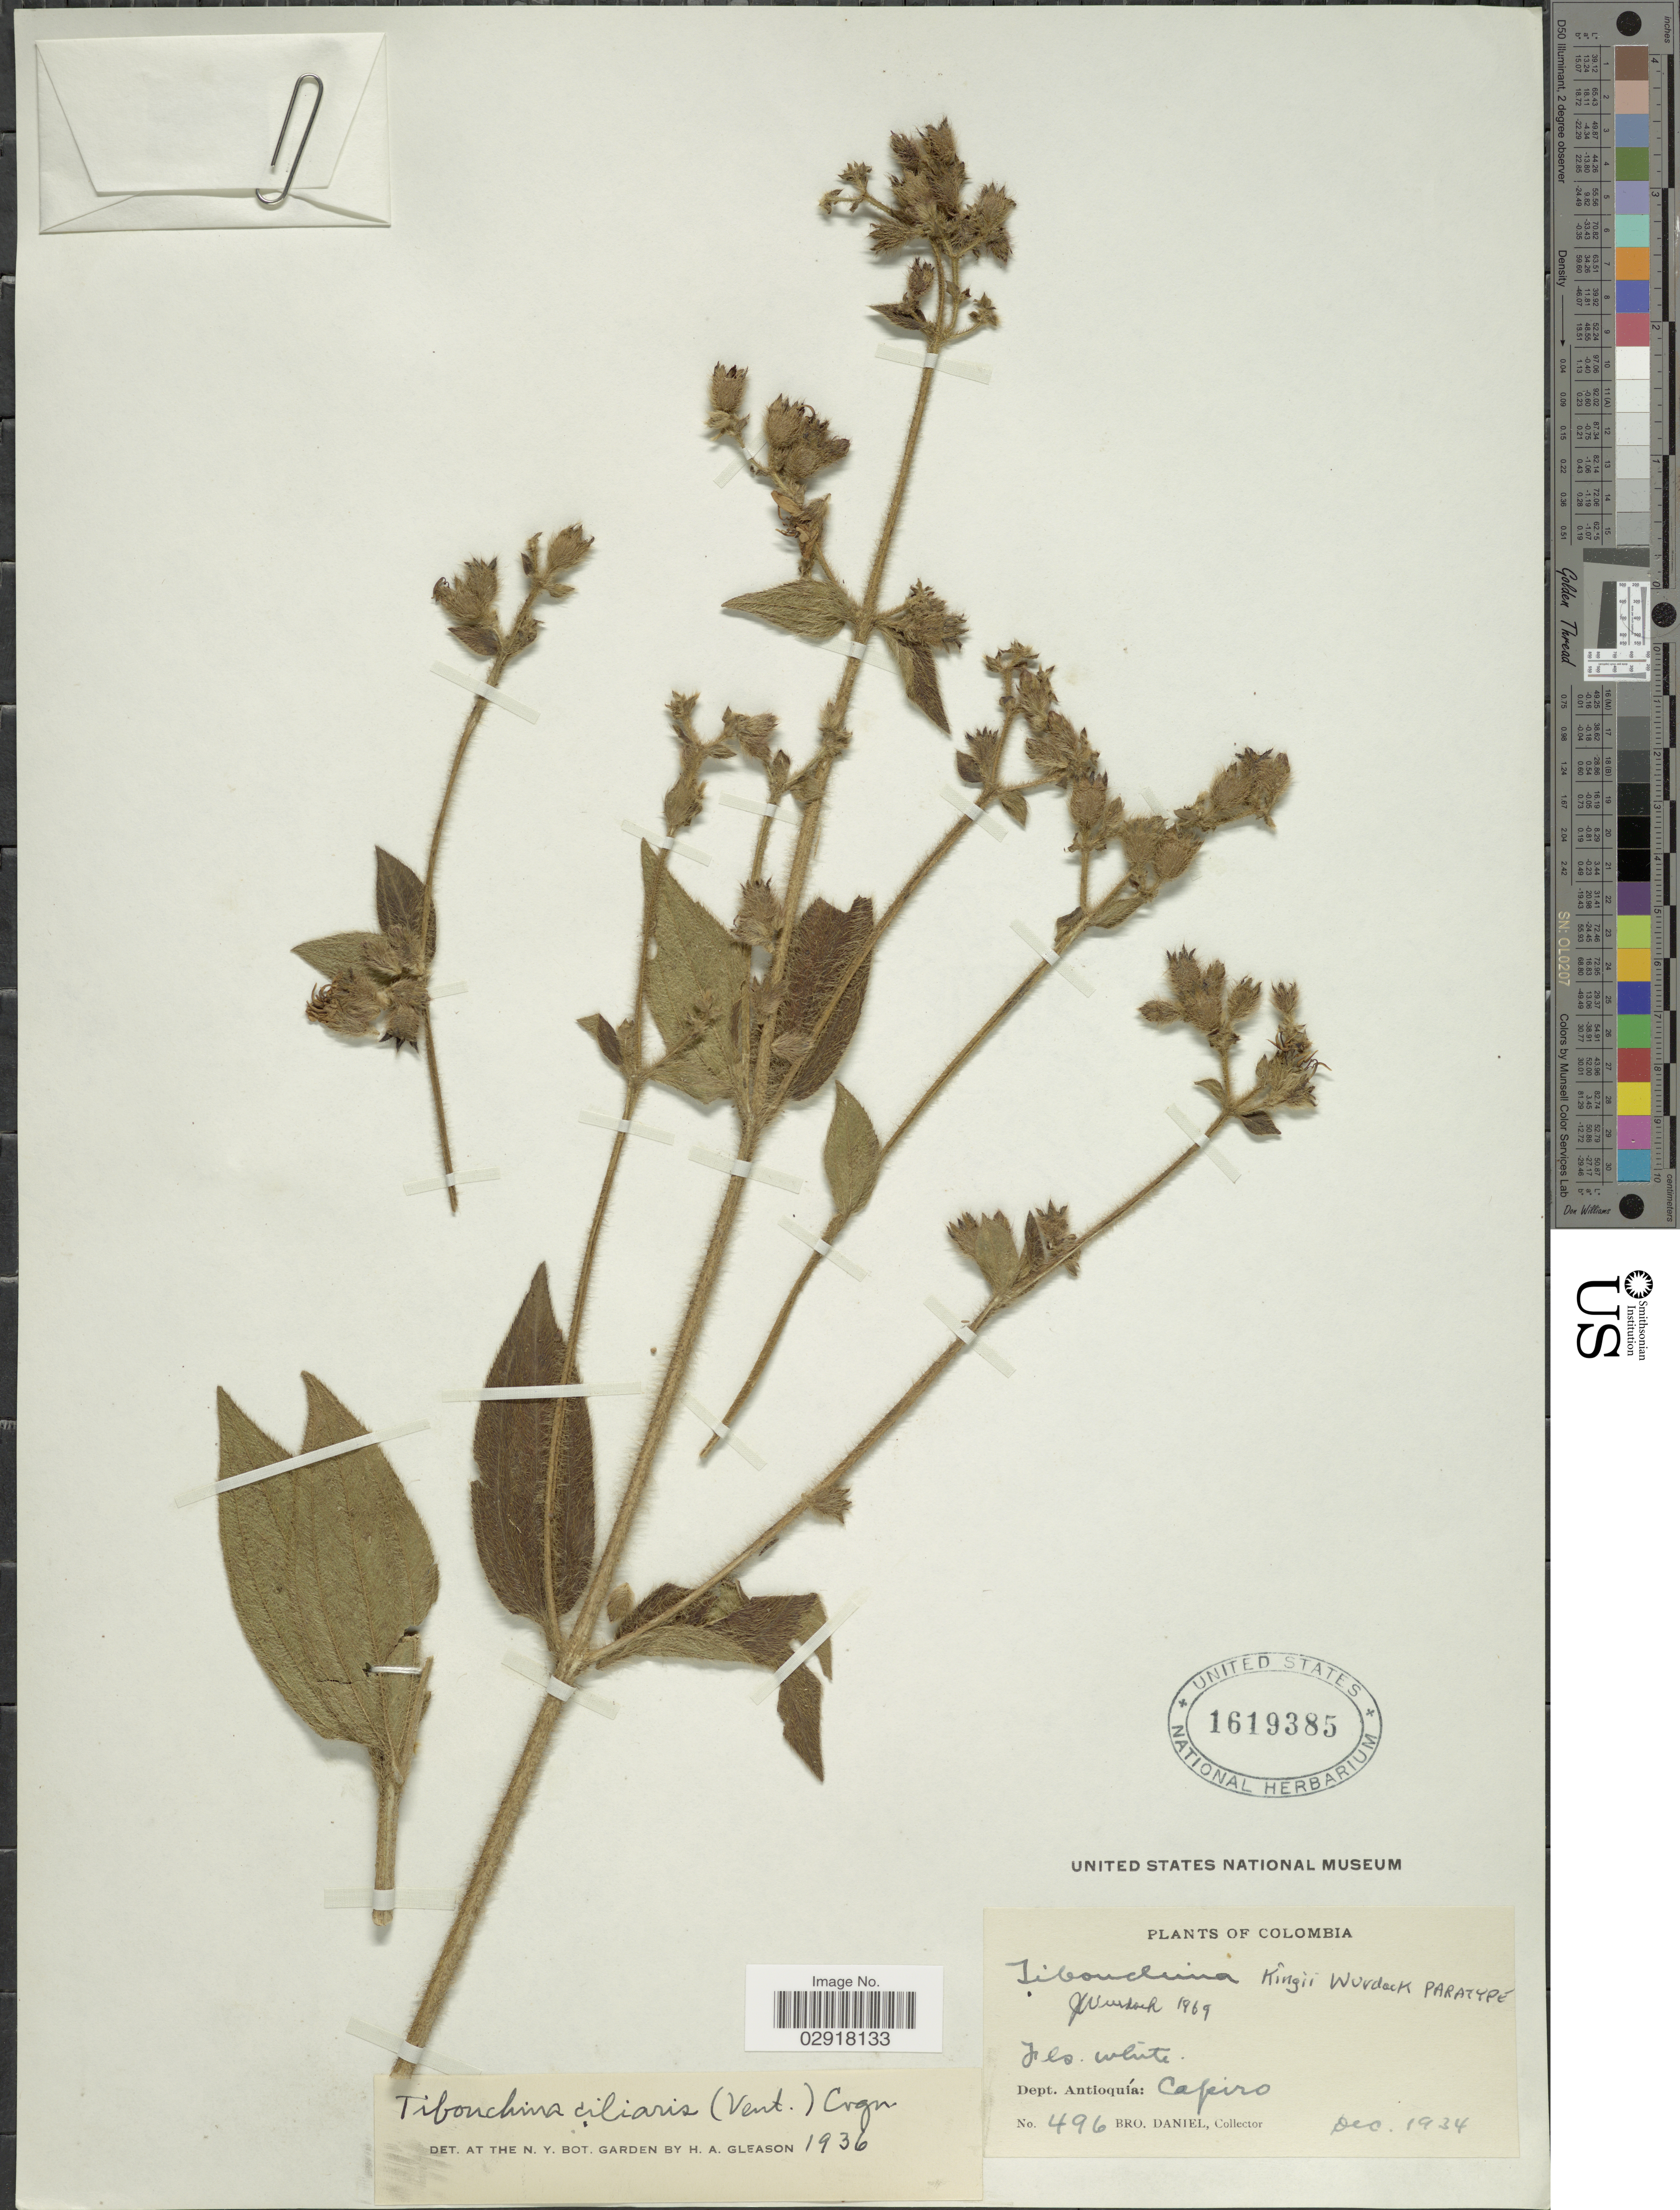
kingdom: Plantae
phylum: Tracheophyta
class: Magnoliopsida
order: Myrtales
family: Melastomataceae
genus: Chaetogastra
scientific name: Chaetogastra kingii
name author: (Wurdack) P.J.F. Guim. & Michelang.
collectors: Bro. Daniel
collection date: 1934-12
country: Colombia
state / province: Antioquia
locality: Dept. Antioquía: Capiro.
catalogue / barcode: US 1619385